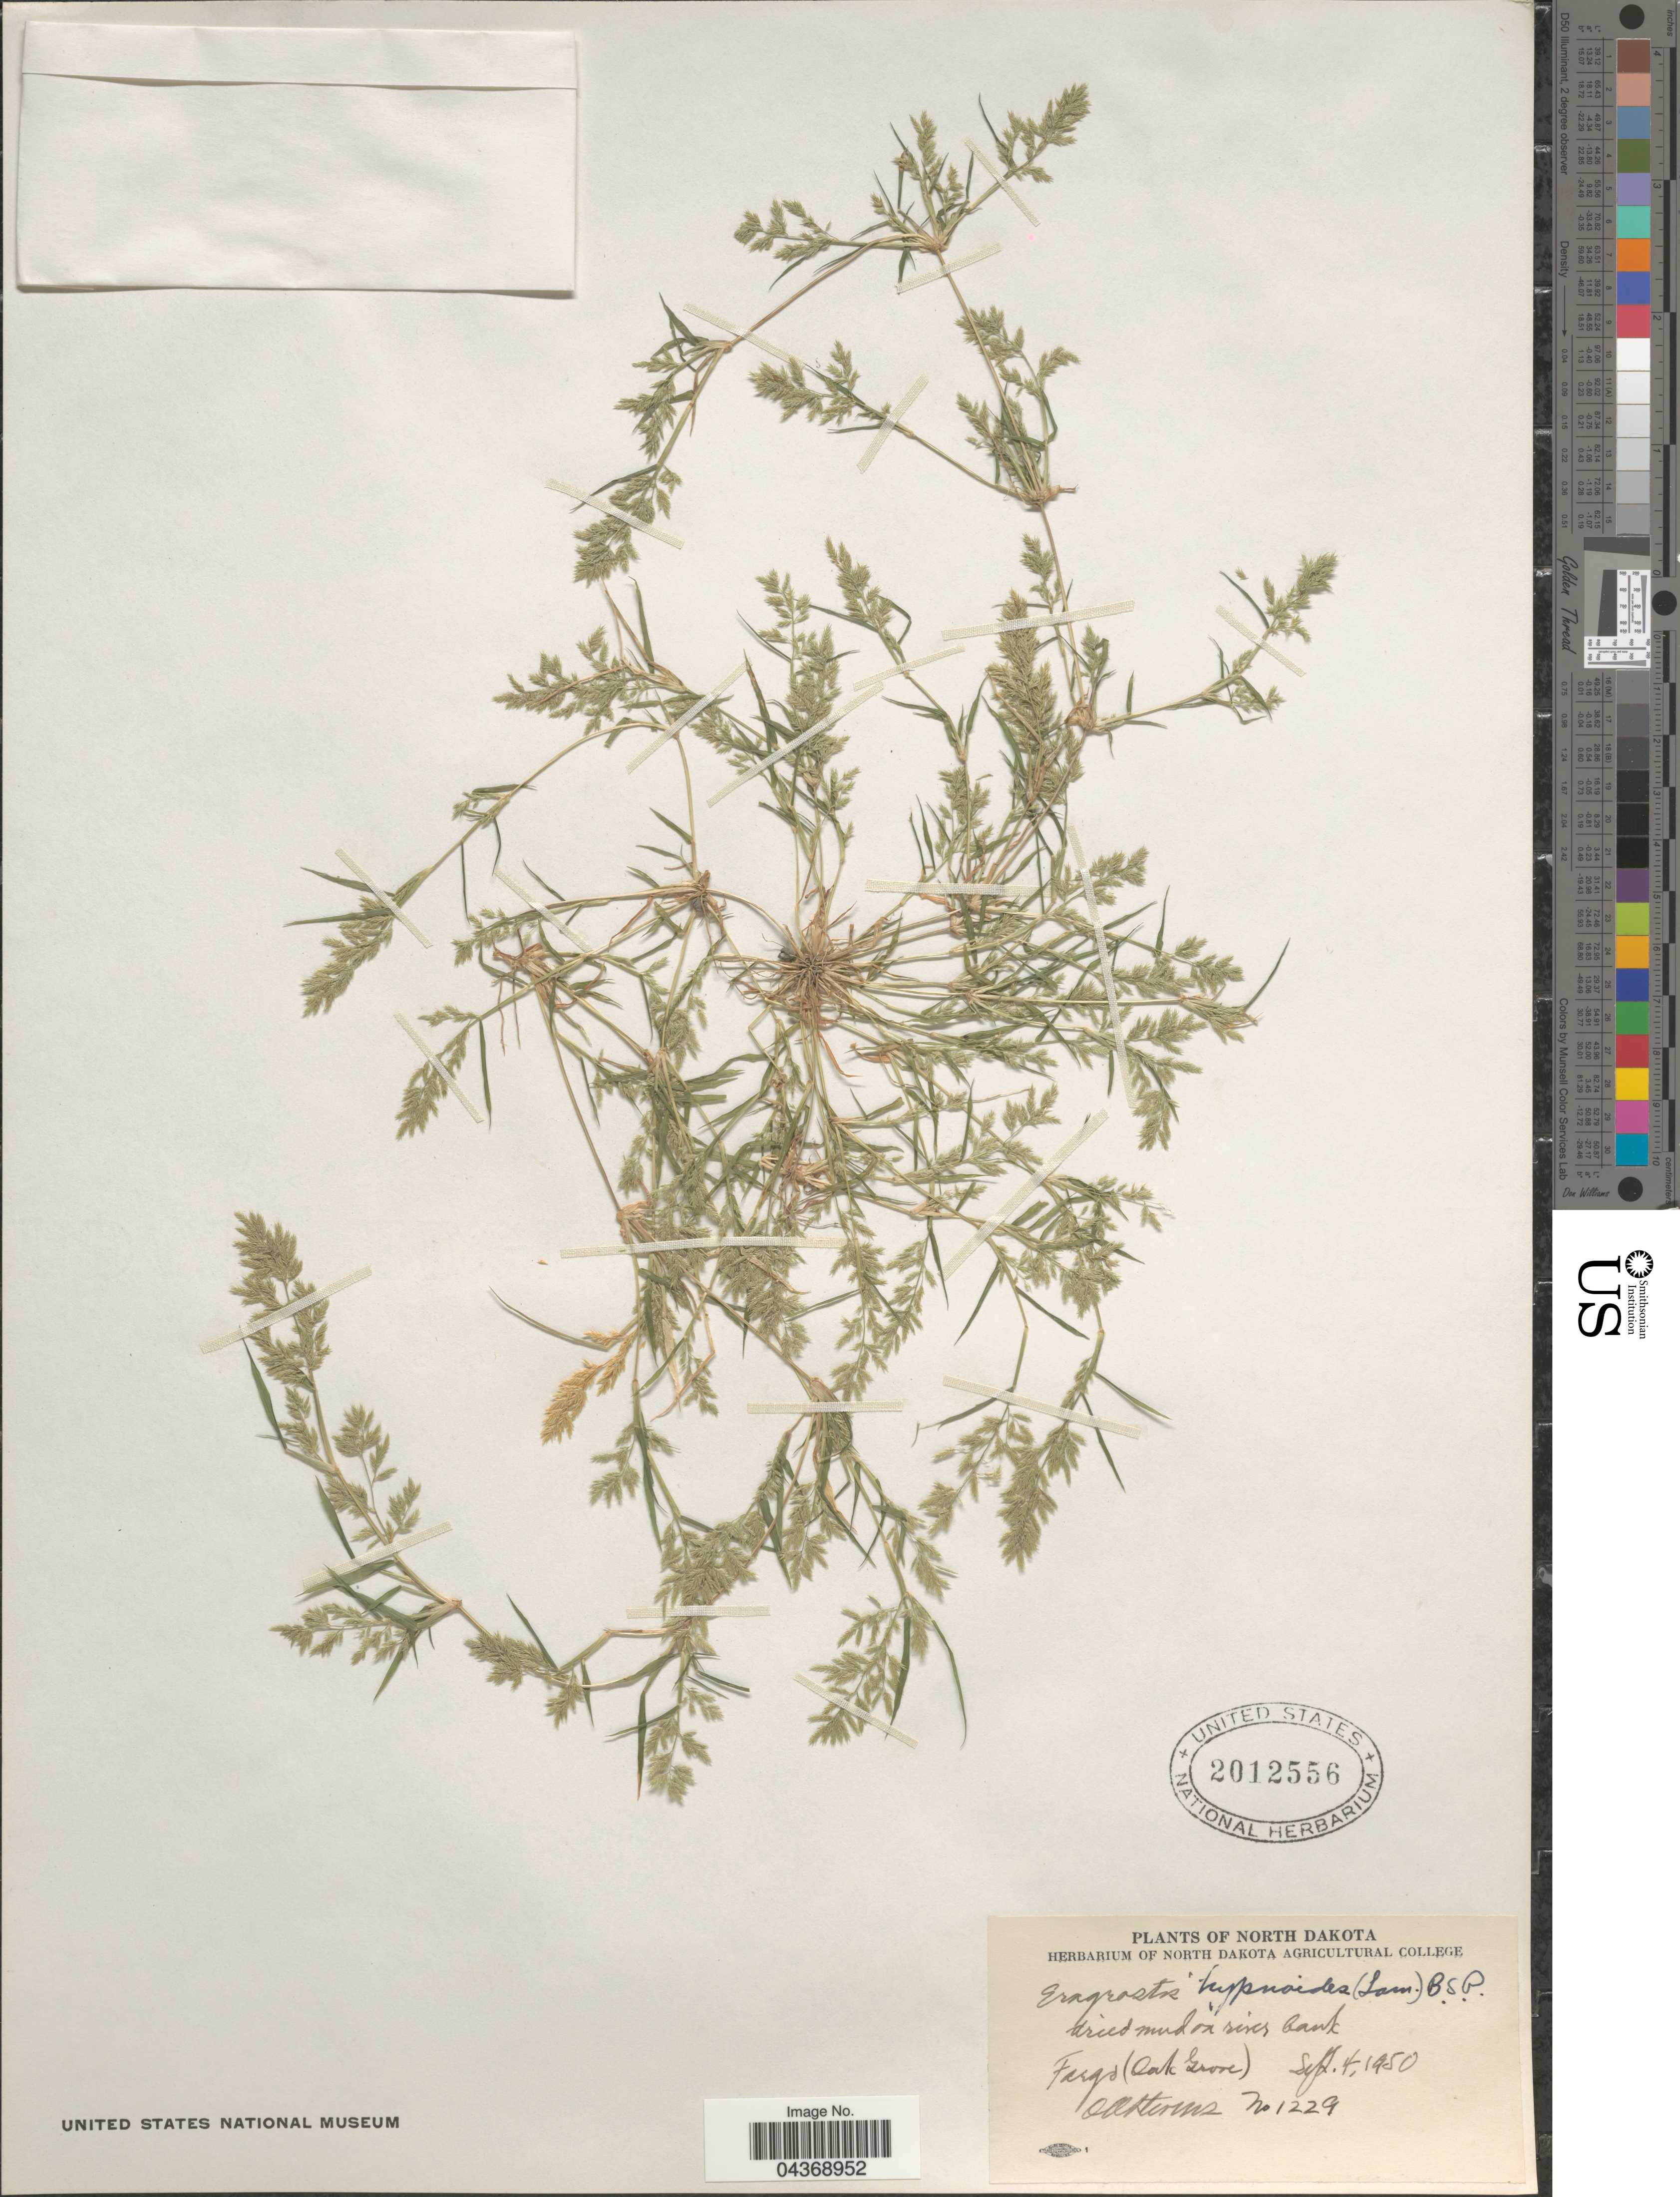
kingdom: Plantae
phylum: Tracheophyta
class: Liliopsida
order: Poales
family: Poaceae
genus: Eragrostis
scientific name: Eragrostis intermedia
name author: Hitchc.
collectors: O. A. Stevens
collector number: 1229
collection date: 1950-09-04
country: United States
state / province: North Dakota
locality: Fargo (Oak Grove).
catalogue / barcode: US 2012556